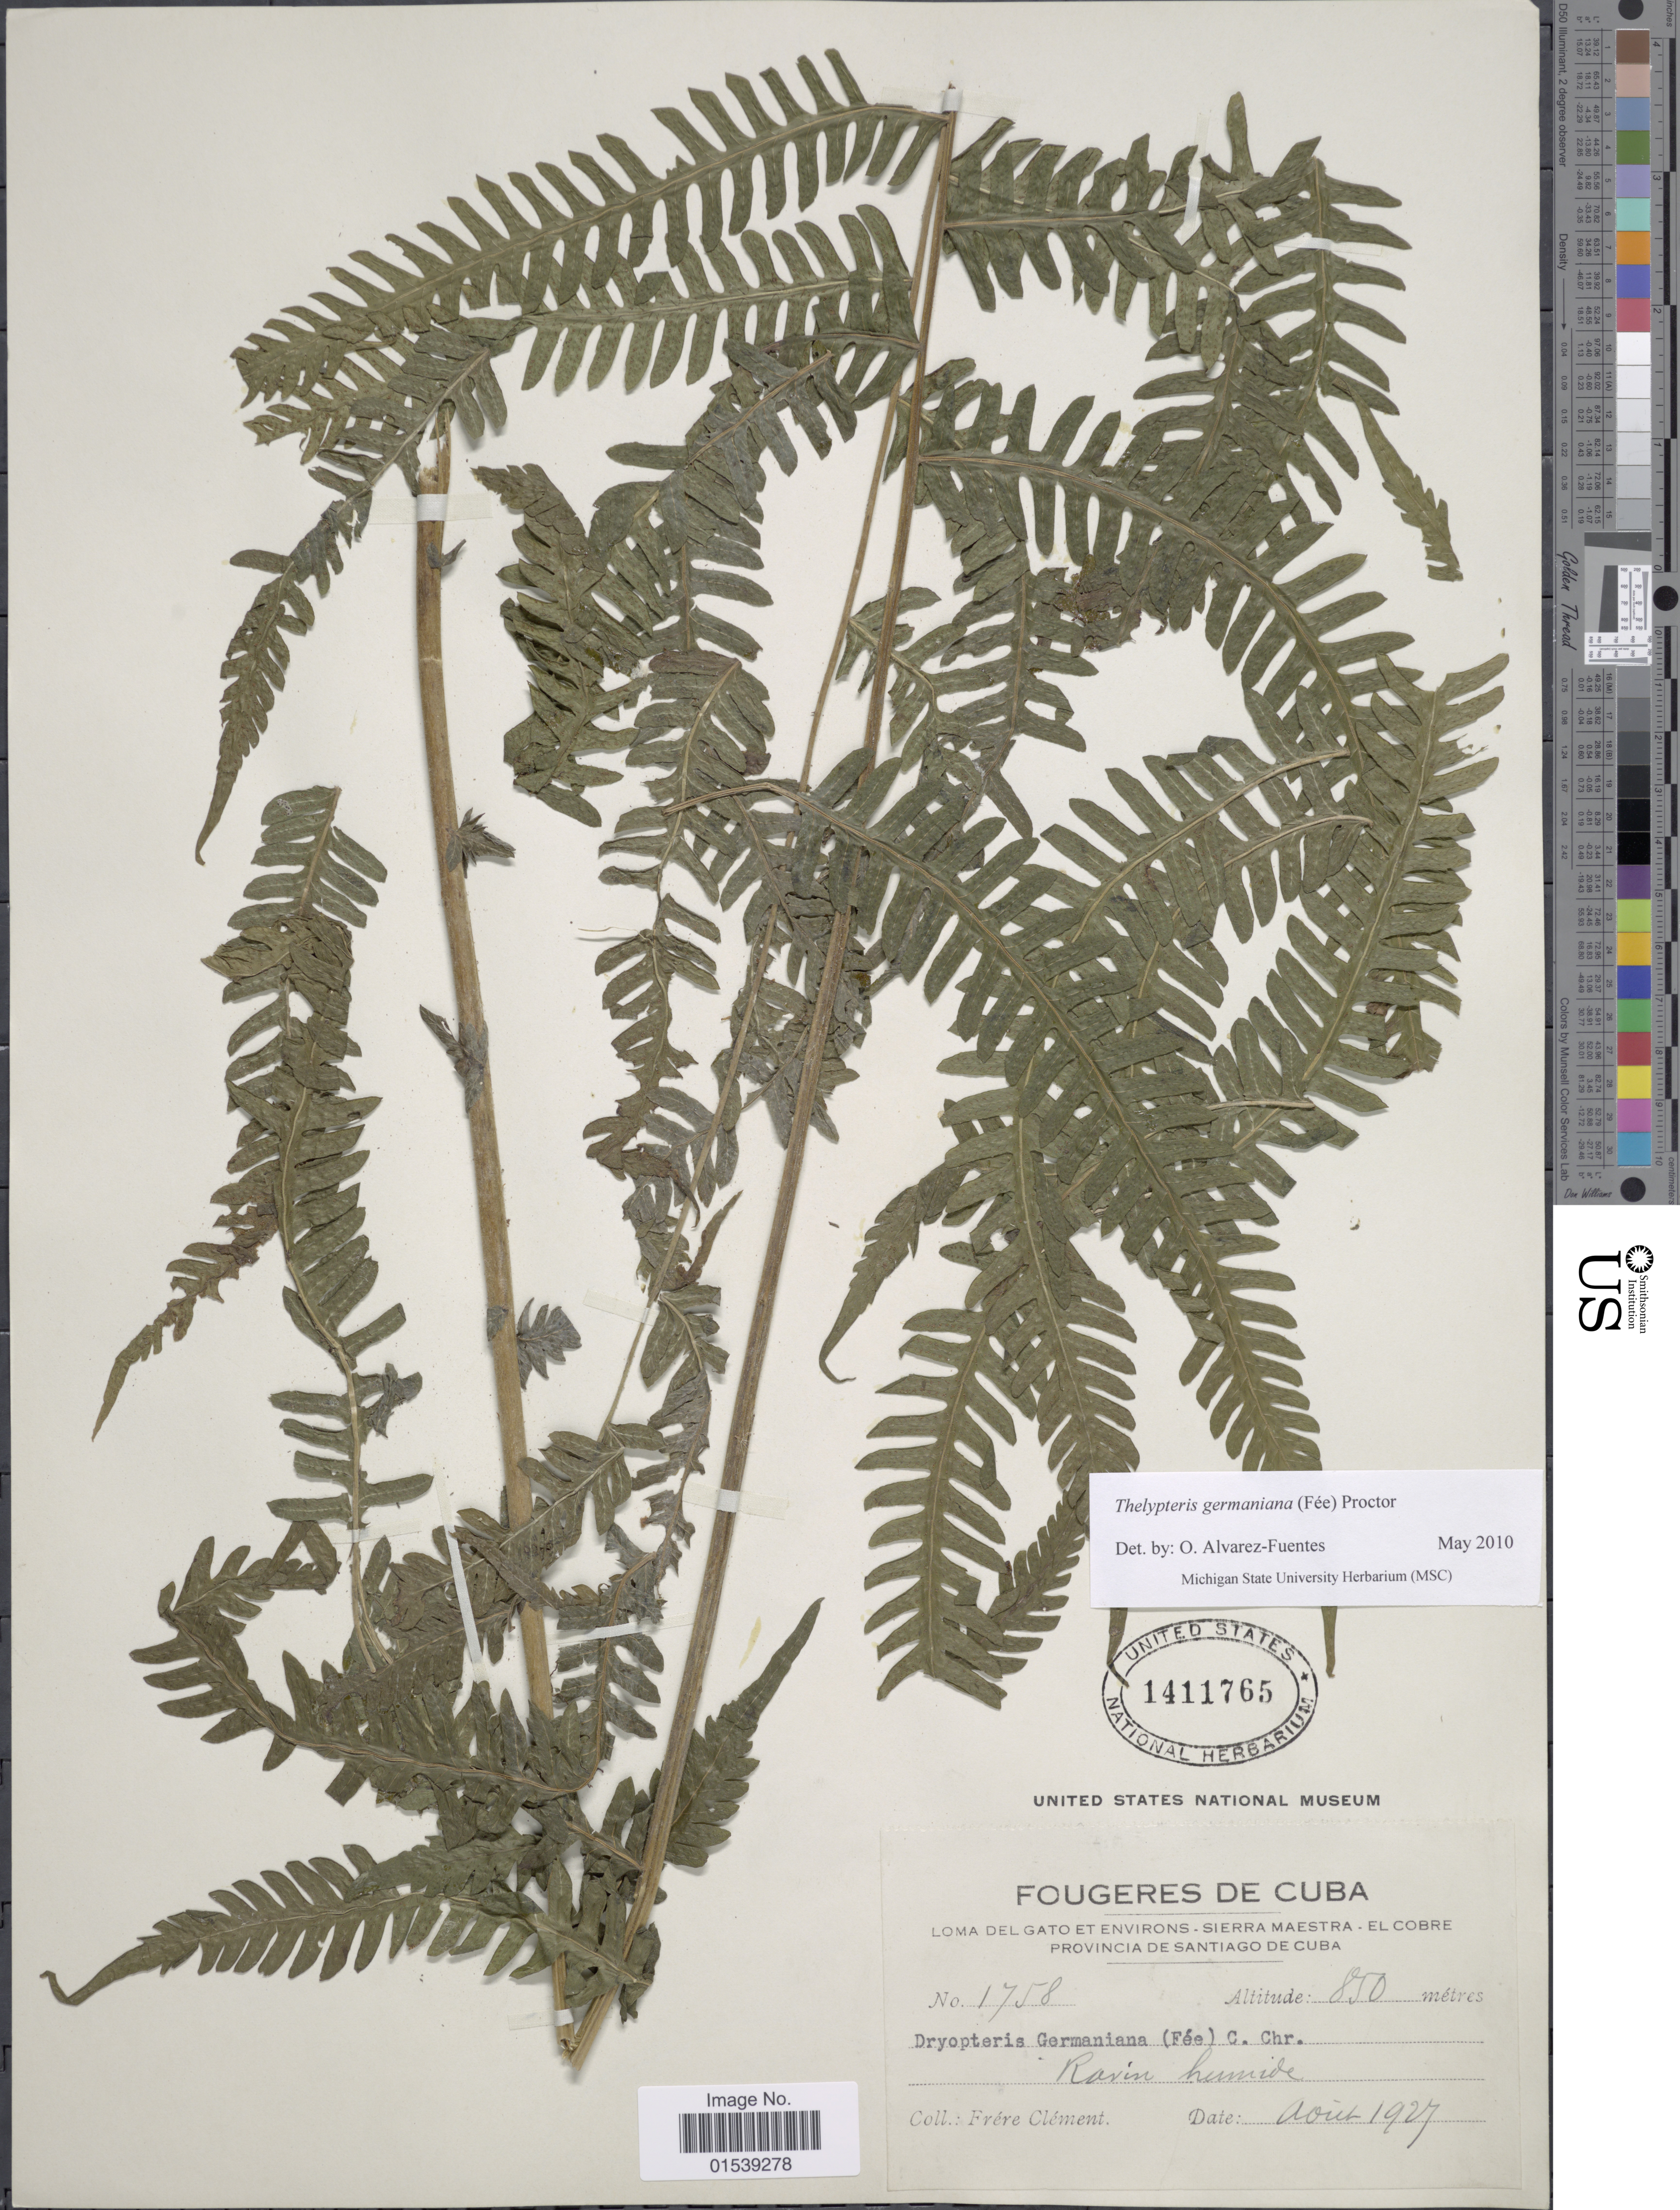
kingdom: Plantae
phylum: Tracheophyta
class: Polypodiopsida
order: Polypodiales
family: Thelypteridaceae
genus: Amauropelta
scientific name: Amauropelta germaniana (Fée) comb. nov., ined. 2015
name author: (Fée)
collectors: B. Clement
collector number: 1758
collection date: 1927-08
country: Cuba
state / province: Santiago de Cuba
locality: Provincia de Santiago de Cuba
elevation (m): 850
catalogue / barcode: US 1411765